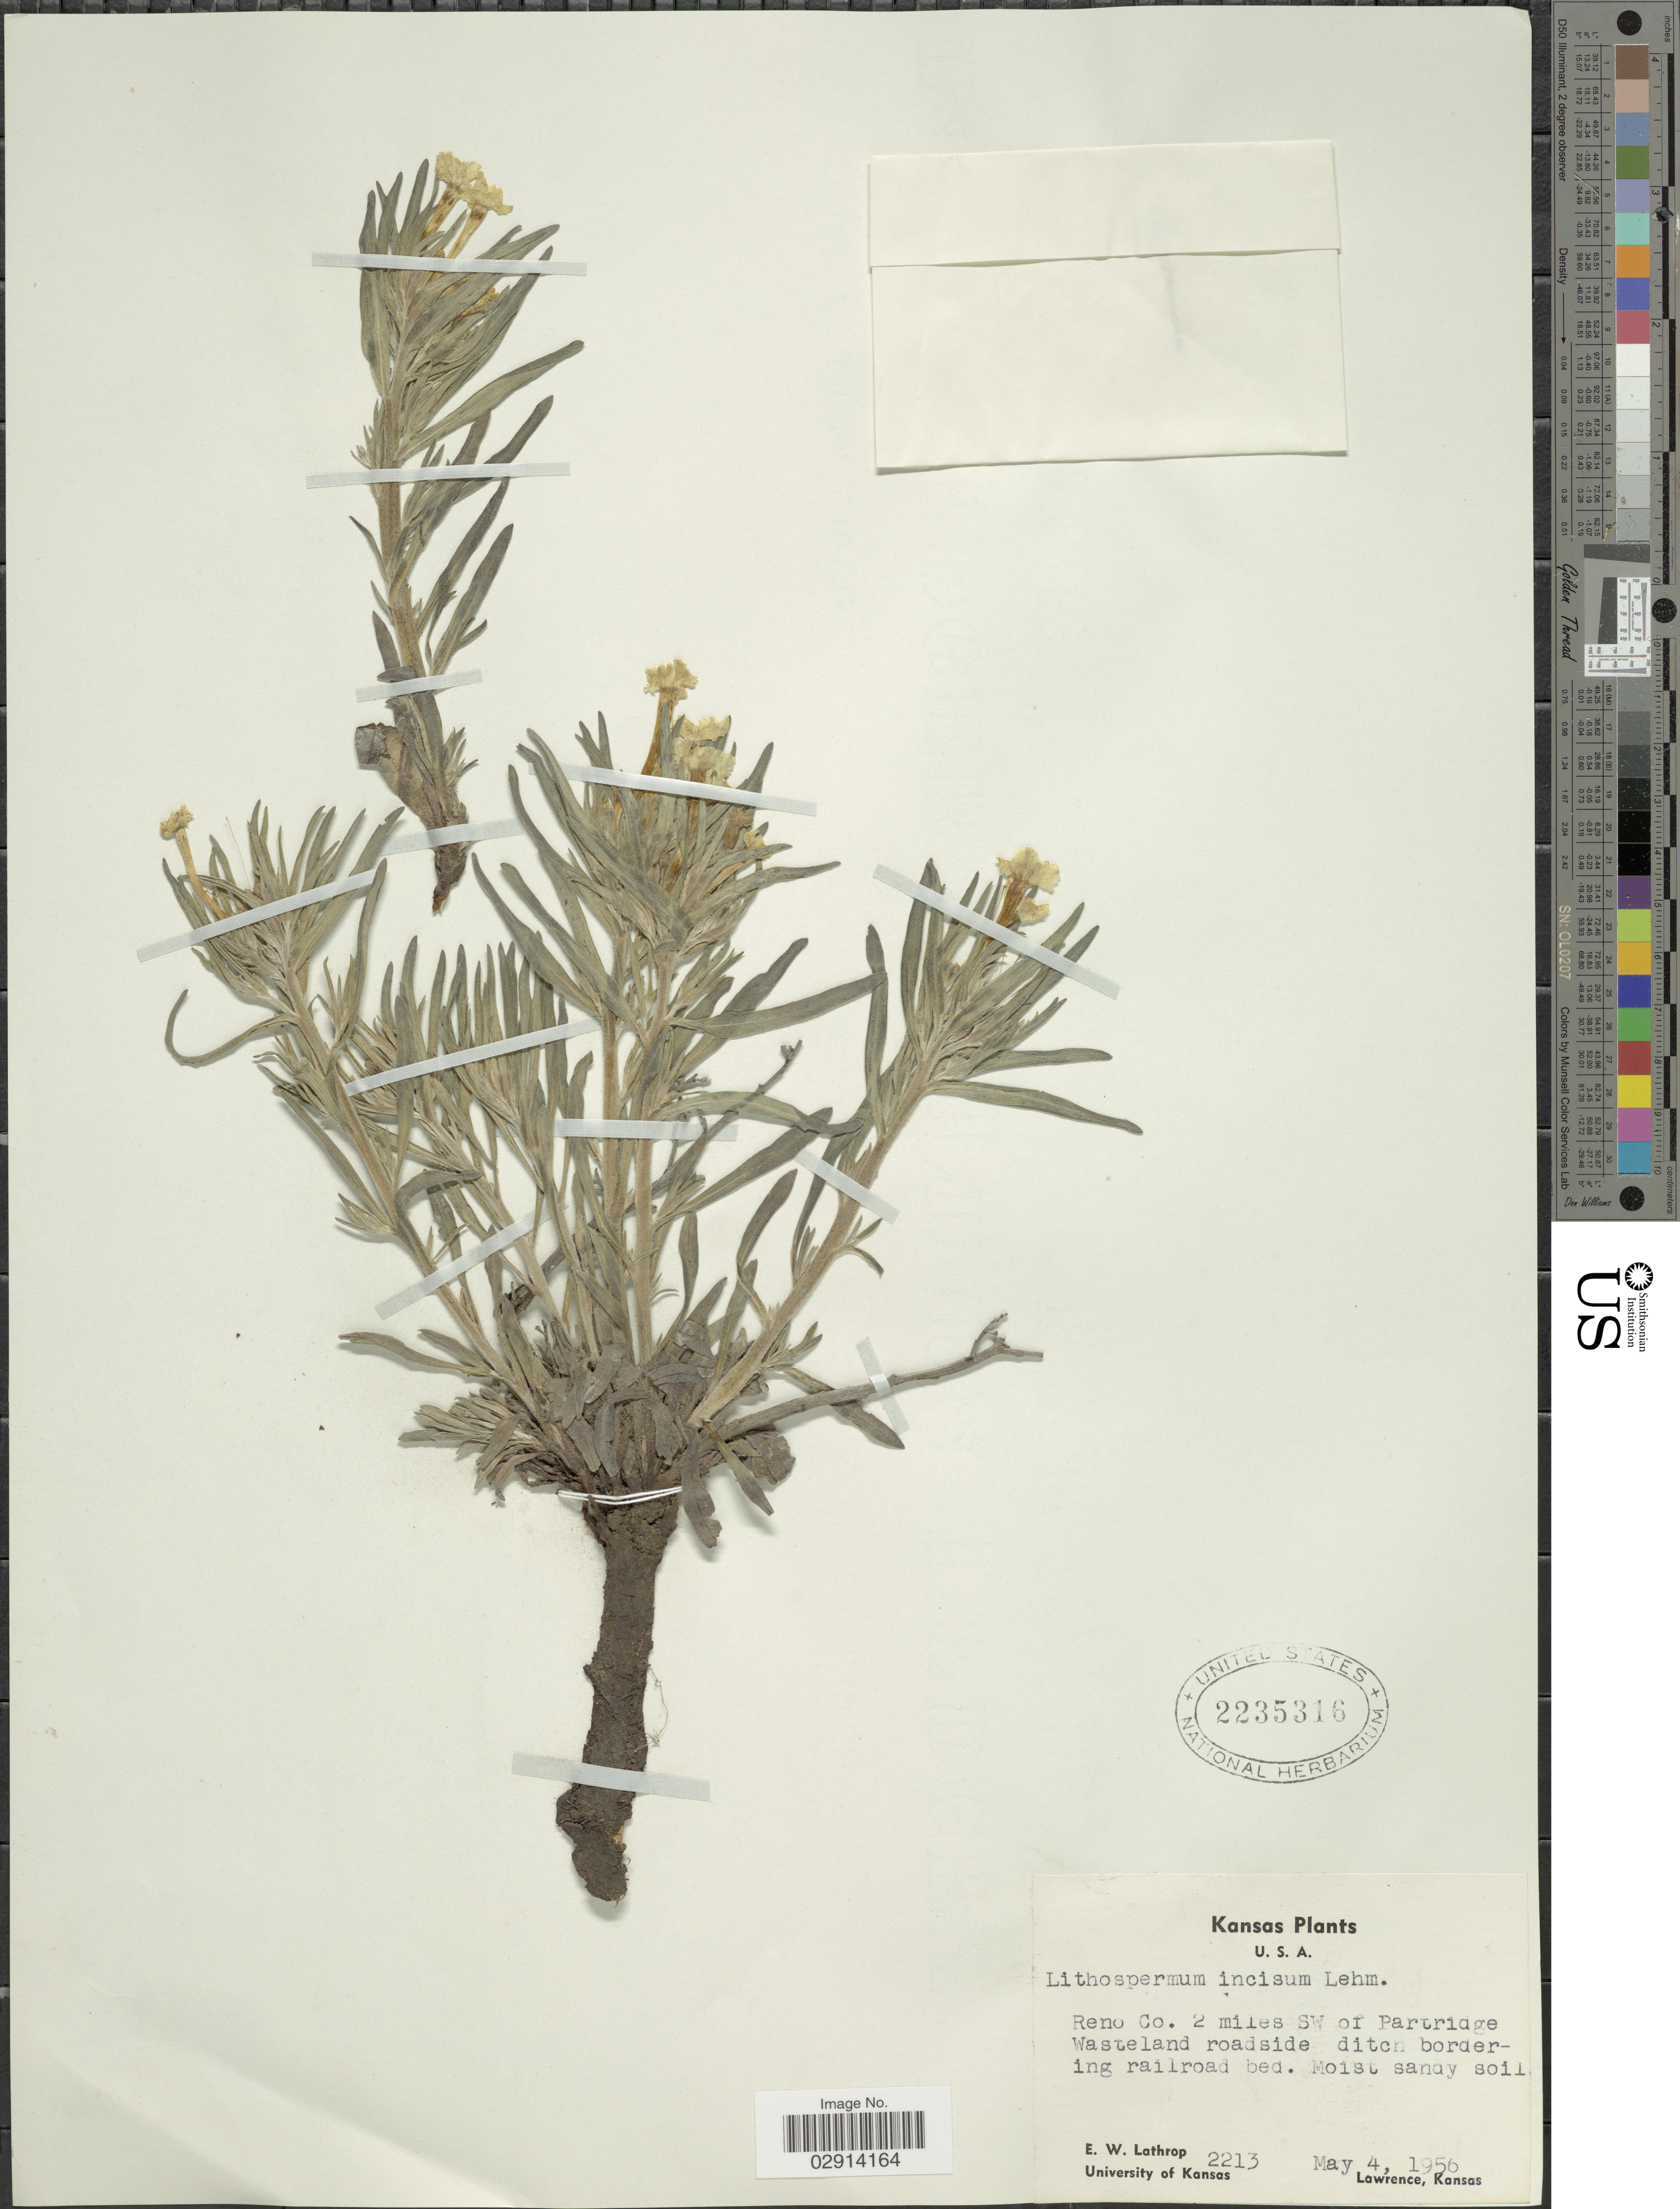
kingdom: Plantae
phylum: Tracheophyta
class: Magnoliopsida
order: Boraginales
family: Boraginaceae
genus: Lithospermum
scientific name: Lithospermum incisum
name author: Lehm.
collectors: E. W. Lathrop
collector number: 2213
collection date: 1956-05-04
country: United States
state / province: Kansas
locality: Reno Co. 2 miles SW of Partridge Wasteland roadside ditch bordering railroad bed.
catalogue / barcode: US 2235316